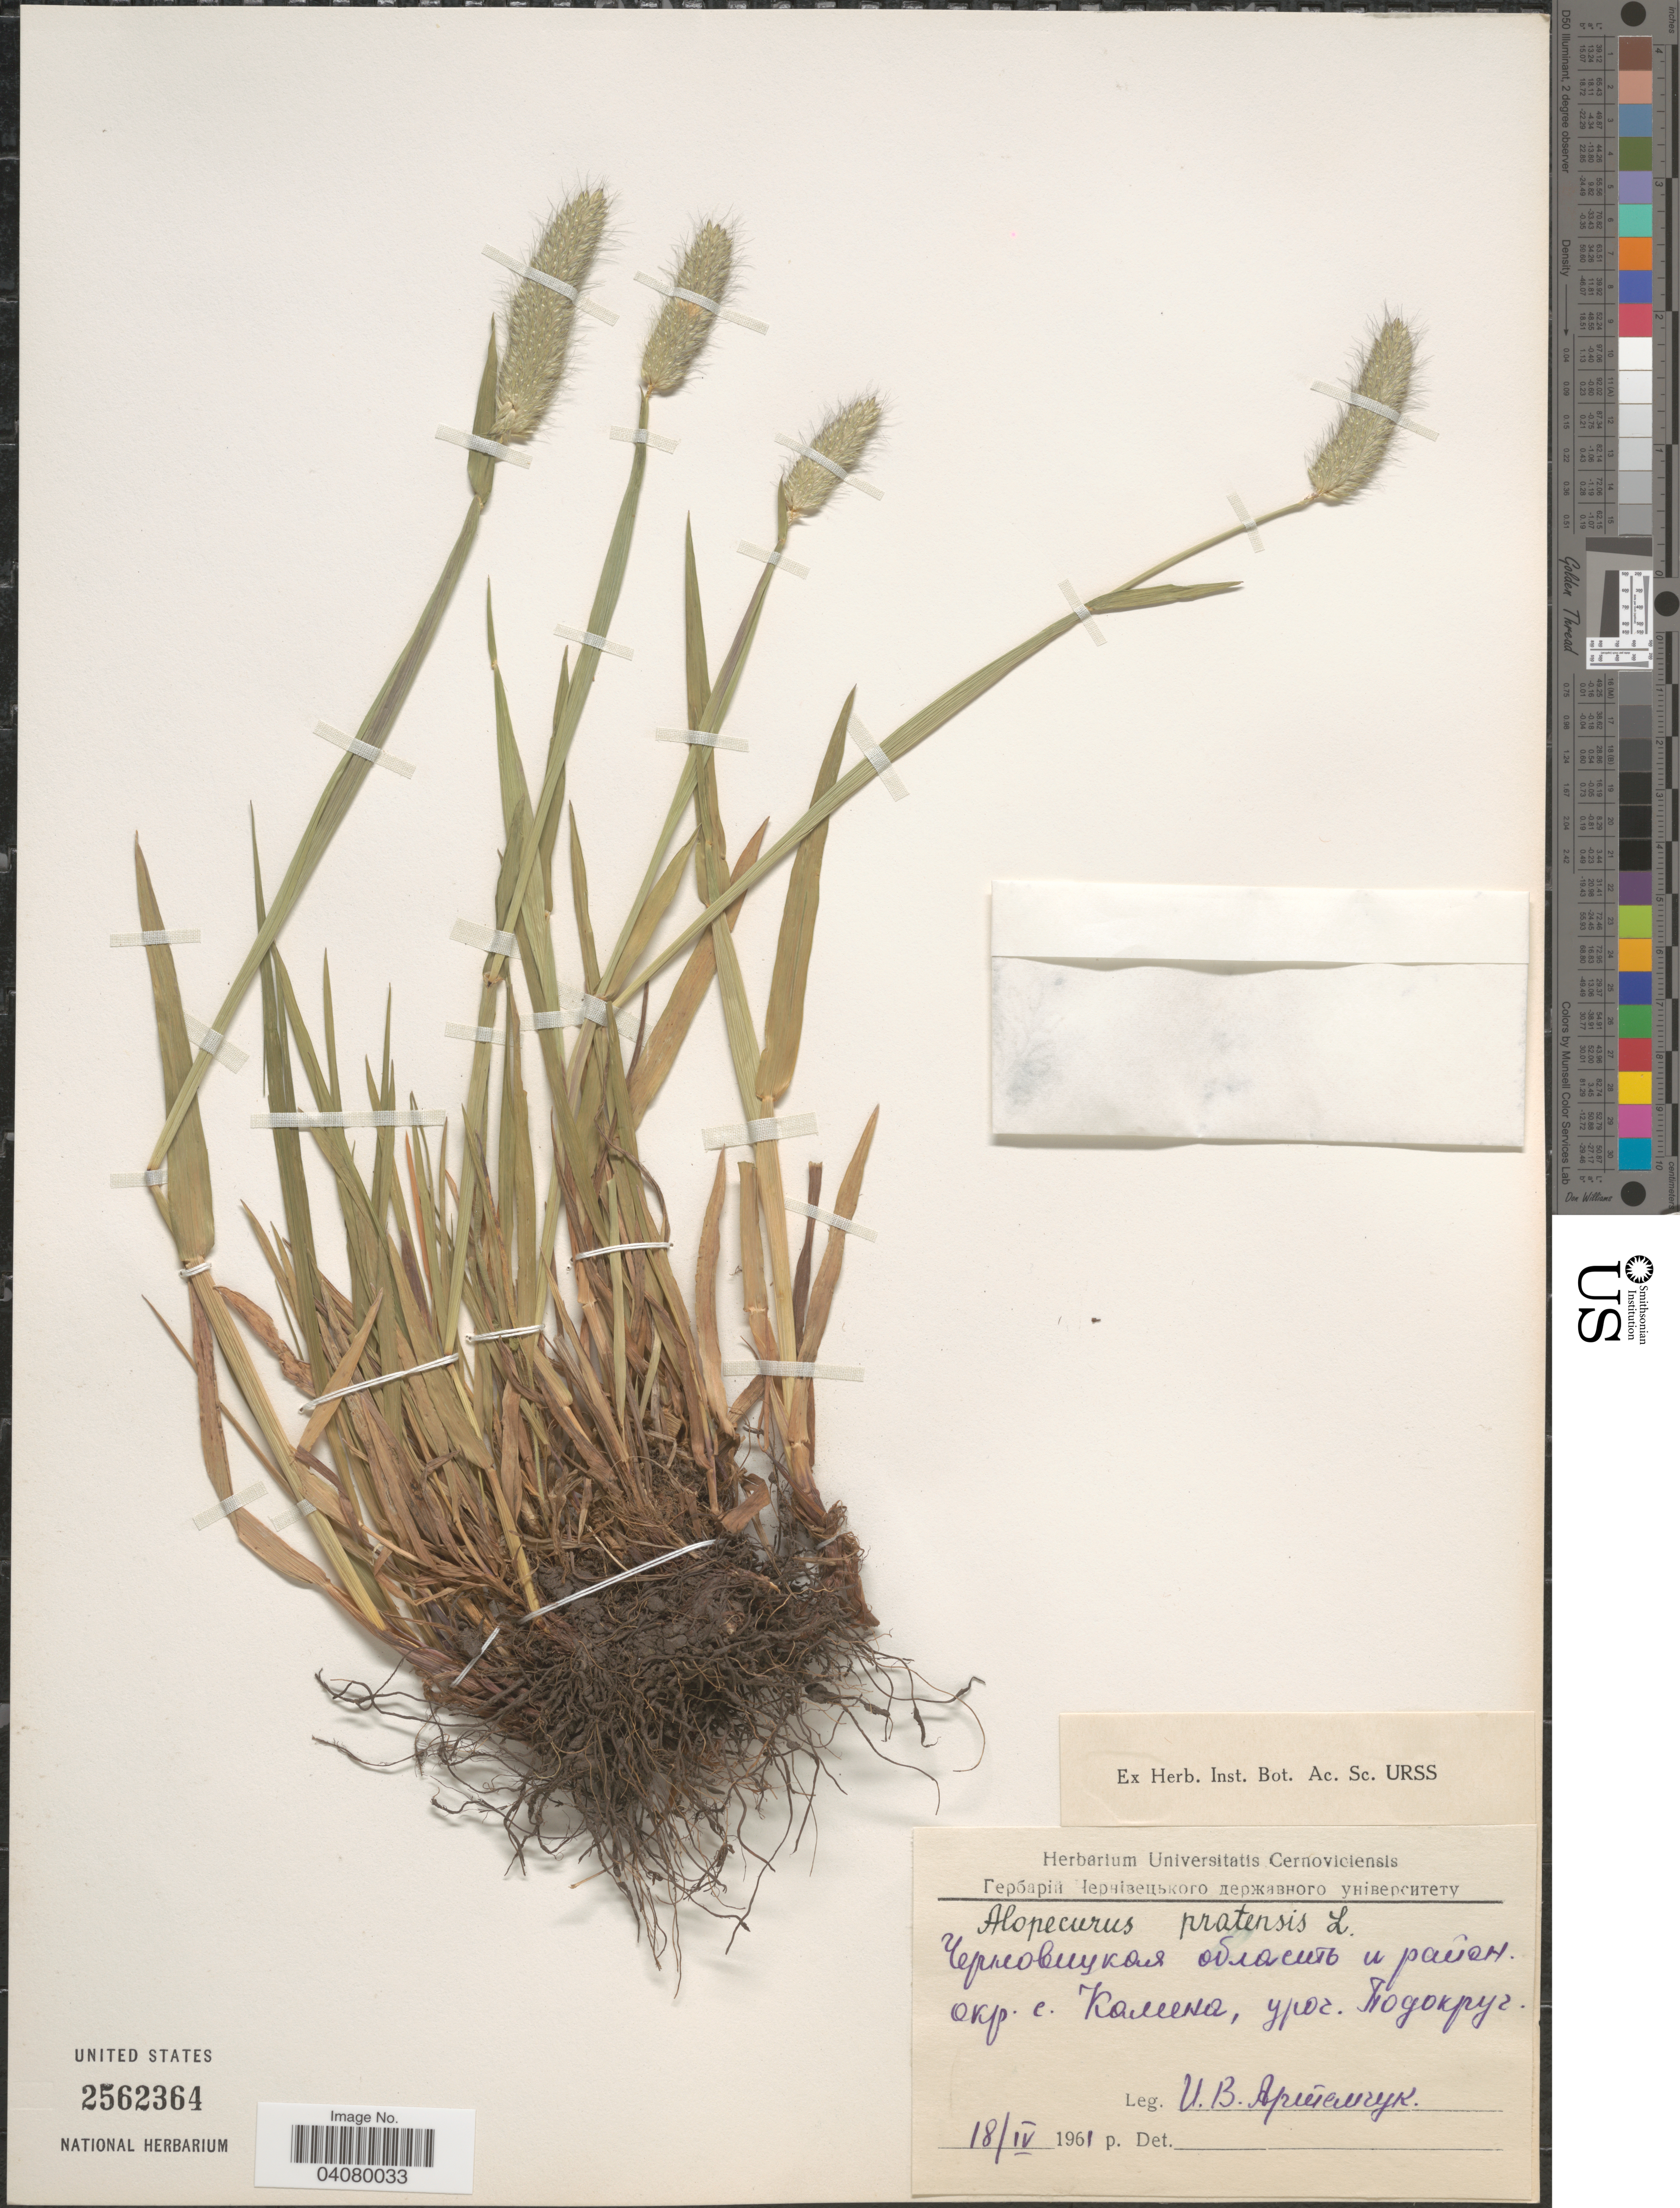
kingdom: Plantae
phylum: Tracheophyta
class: Liliopsida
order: Poales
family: Poaceae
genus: Alopecurus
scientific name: Alopecurus pratensis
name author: L.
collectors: I. Artemchuk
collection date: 1961-04-18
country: Ukraine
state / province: Chernivtsi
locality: Vicinity of village Kameno, Urochishche Podokrug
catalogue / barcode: US 2562364